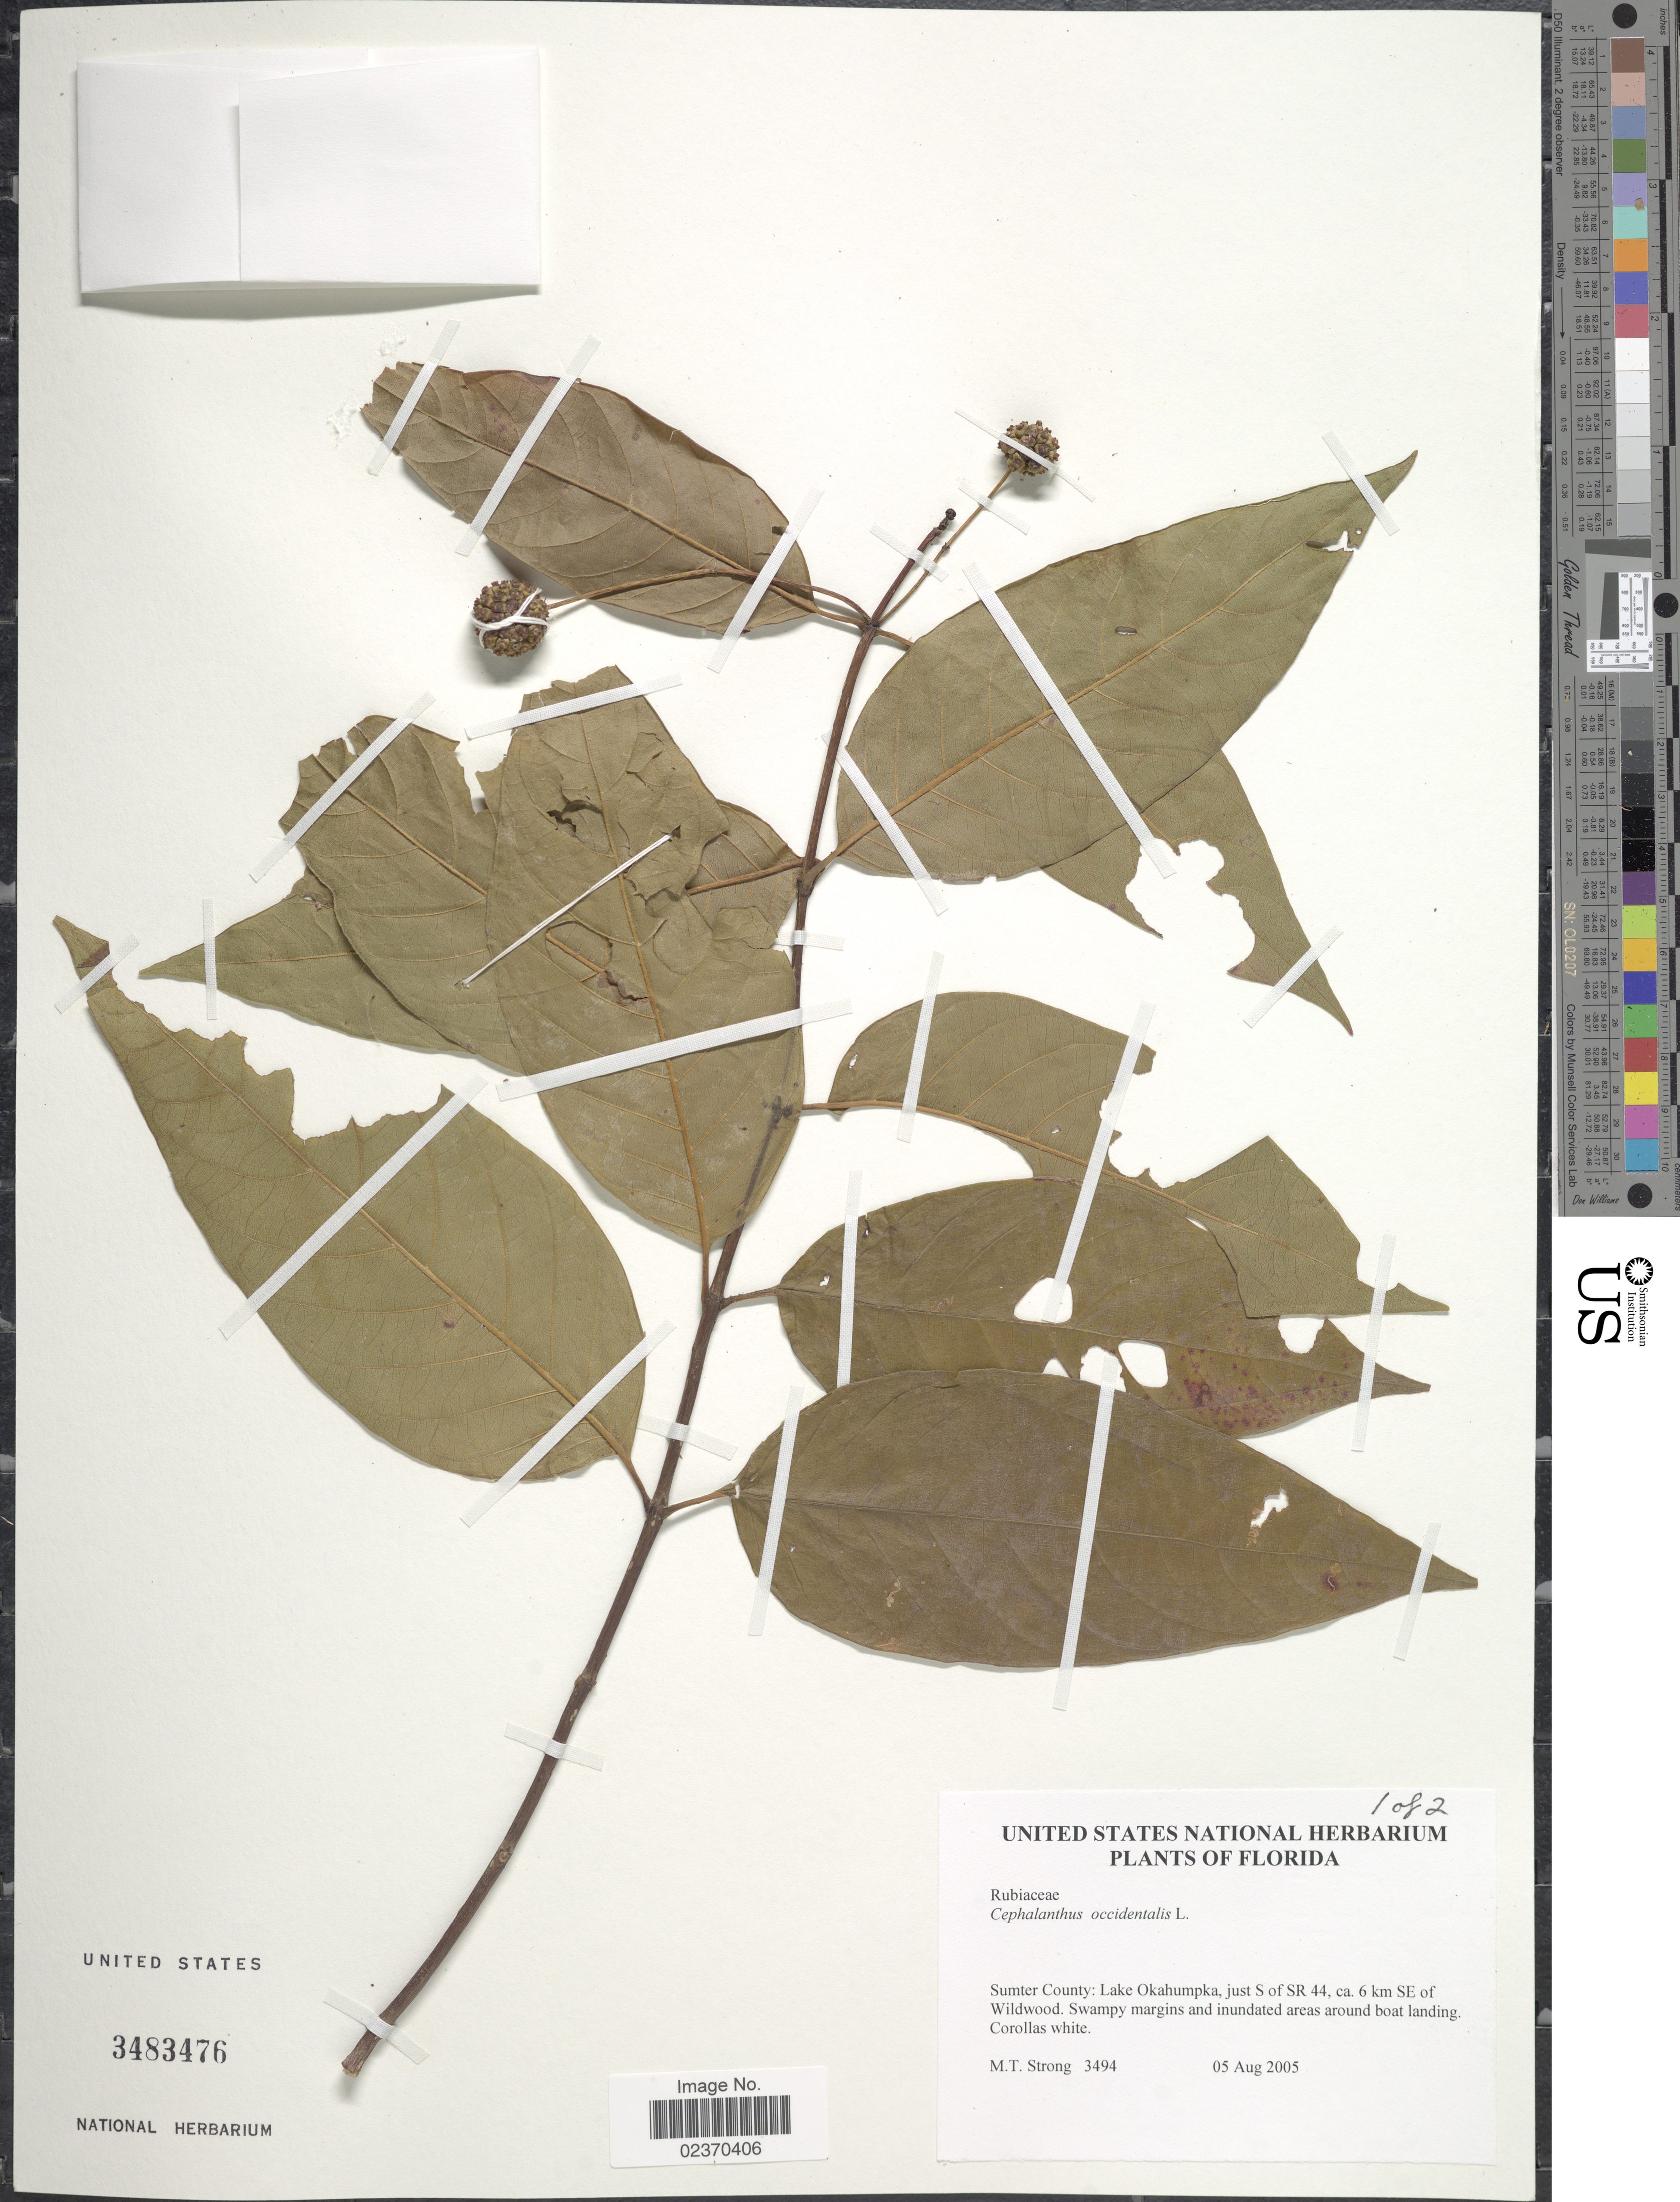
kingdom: Plantae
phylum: Tracheophyta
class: Magnoliopsida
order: Gentianales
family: Rubiaceae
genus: Cephalanthus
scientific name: Cephalanthus occidentalis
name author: L.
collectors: M. T. Strong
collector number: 3494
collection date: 2005-08-05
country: United States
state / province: Florida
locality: Sumter County: Lake Okahumpka, just S of SR 44, ca. 6 km SE of Wildwood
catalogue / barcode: US 3483476